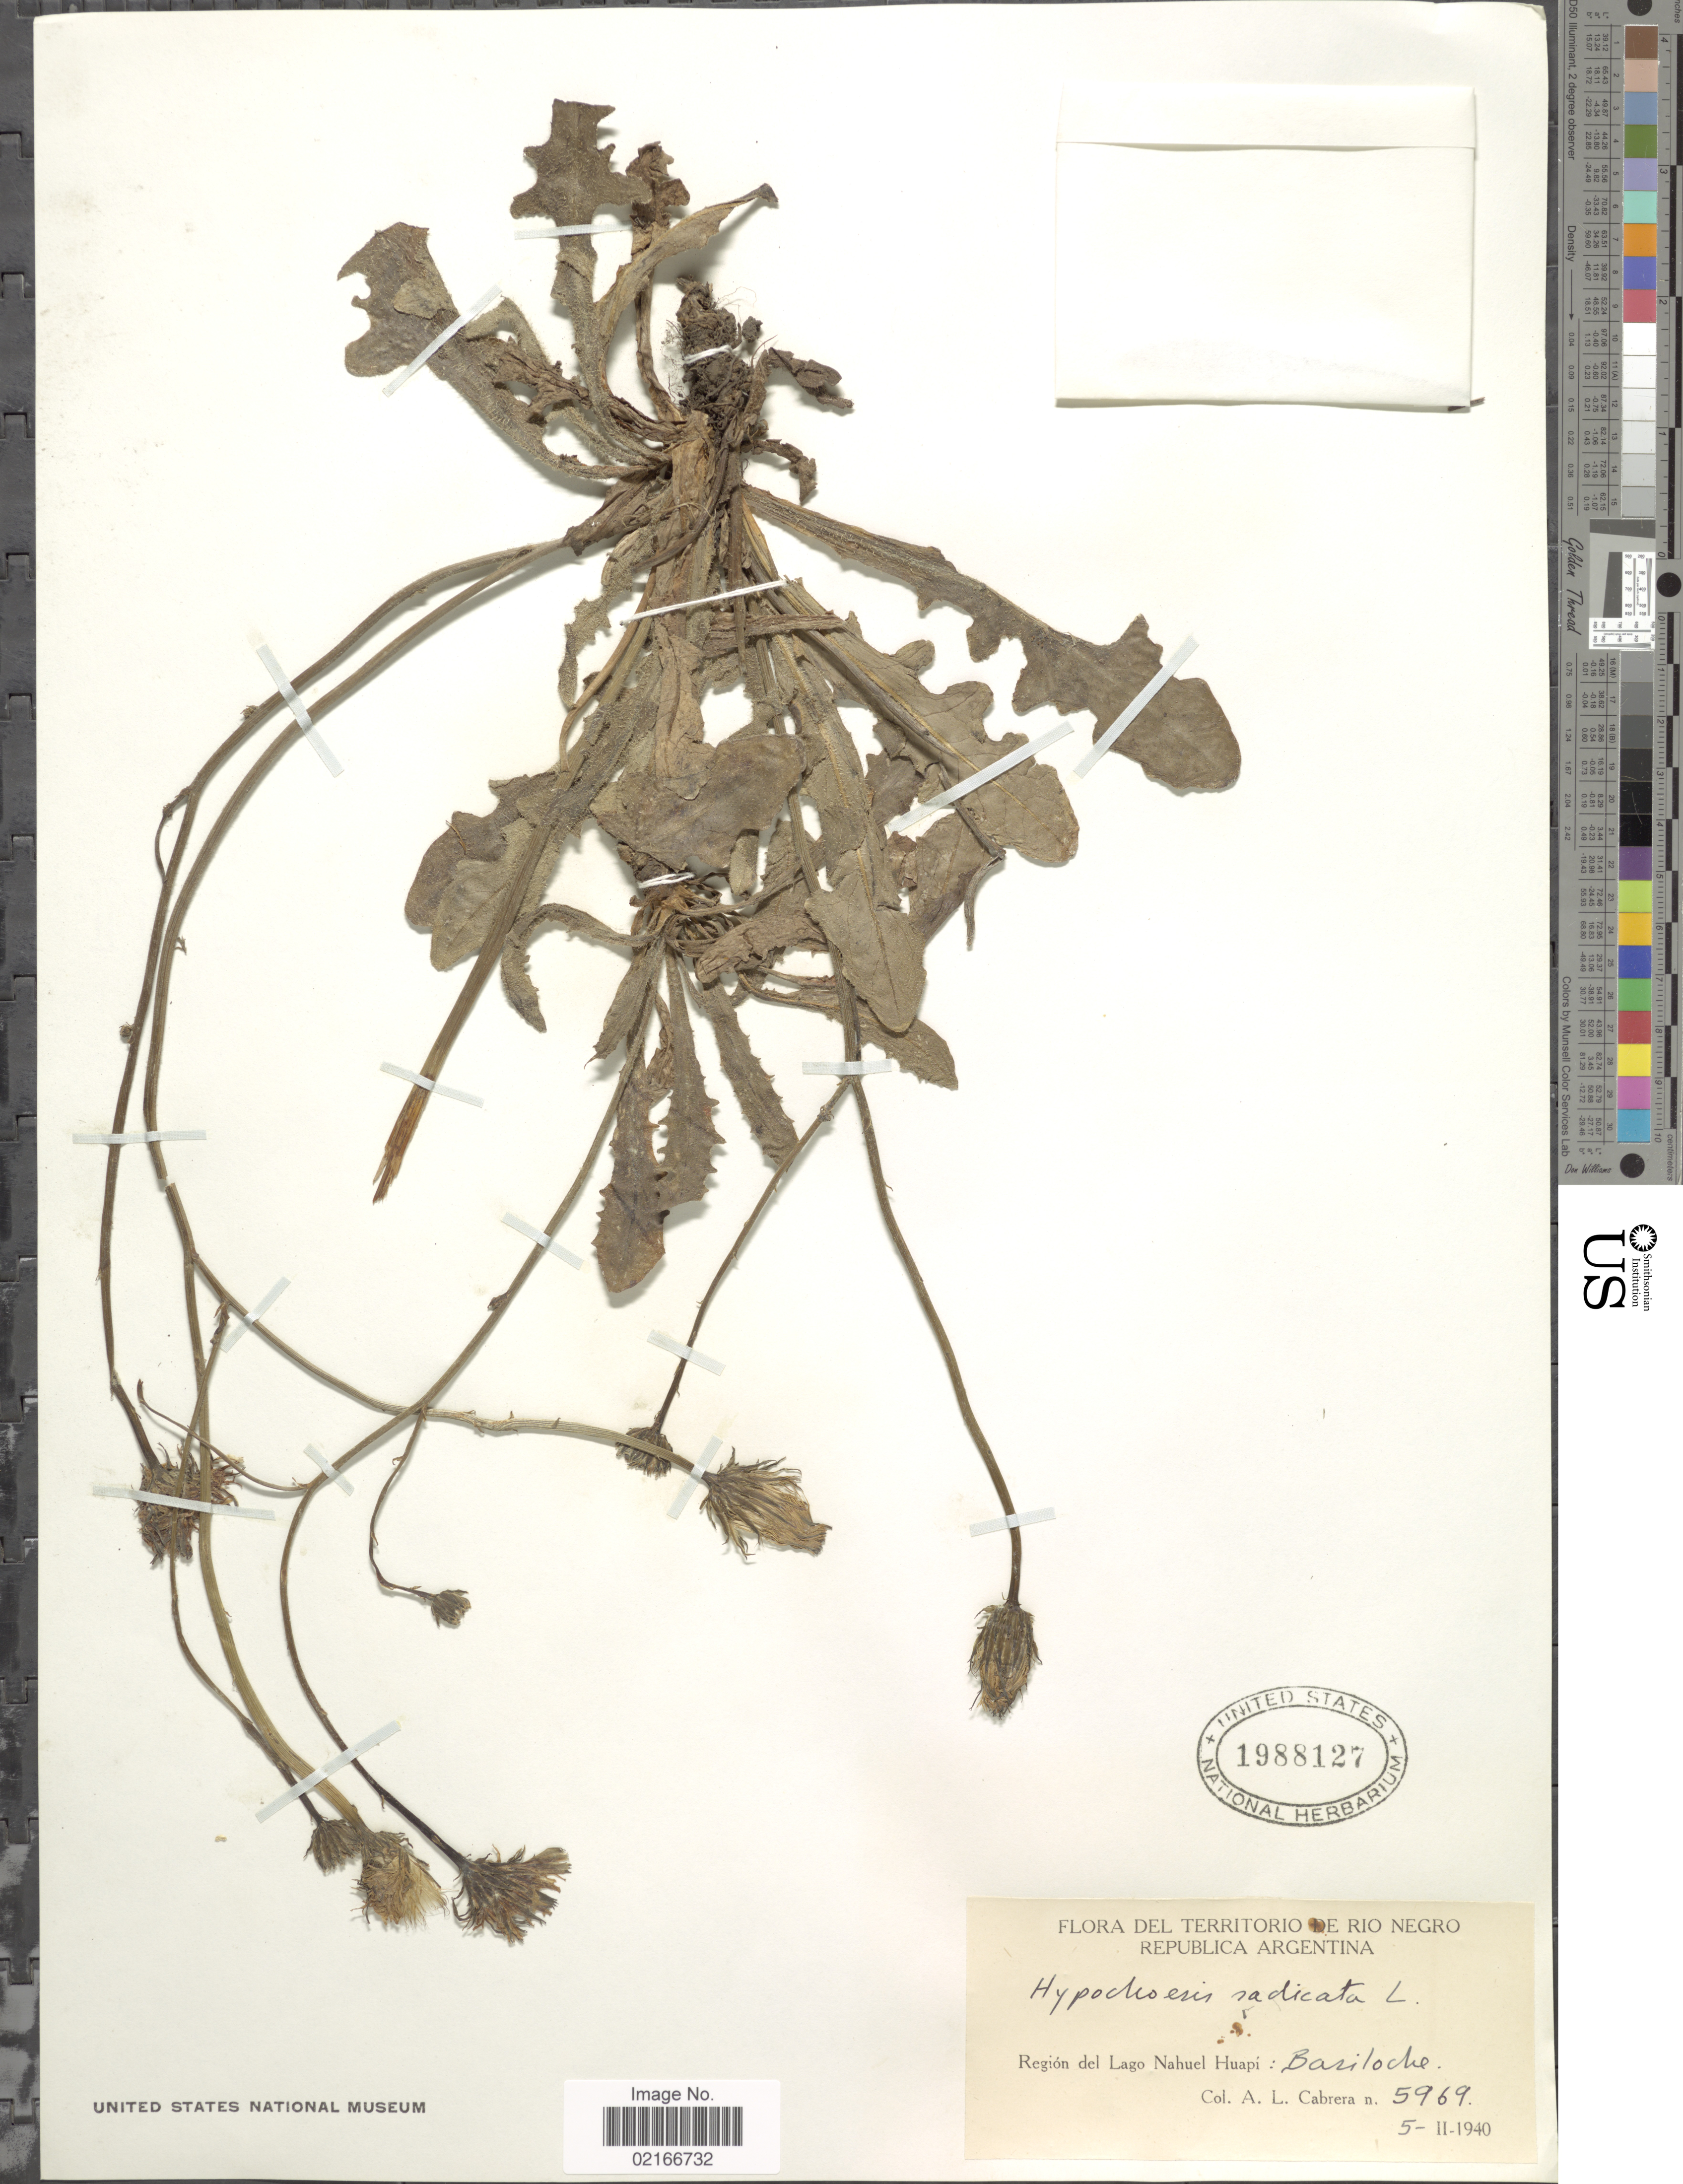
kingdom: Plantae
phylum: Tracheophyta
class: Magnoliopsida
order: Asterales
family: Asteraceae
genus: Hypochaeris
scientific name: Hypochaeris radicata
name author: L.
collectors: A. L. Cabrera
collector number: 5969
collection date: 1940-02-05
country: Argentina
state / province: Rio Negro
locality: Región del Lago Nahuel Huapi: Bariloche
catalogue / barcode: US 1988127